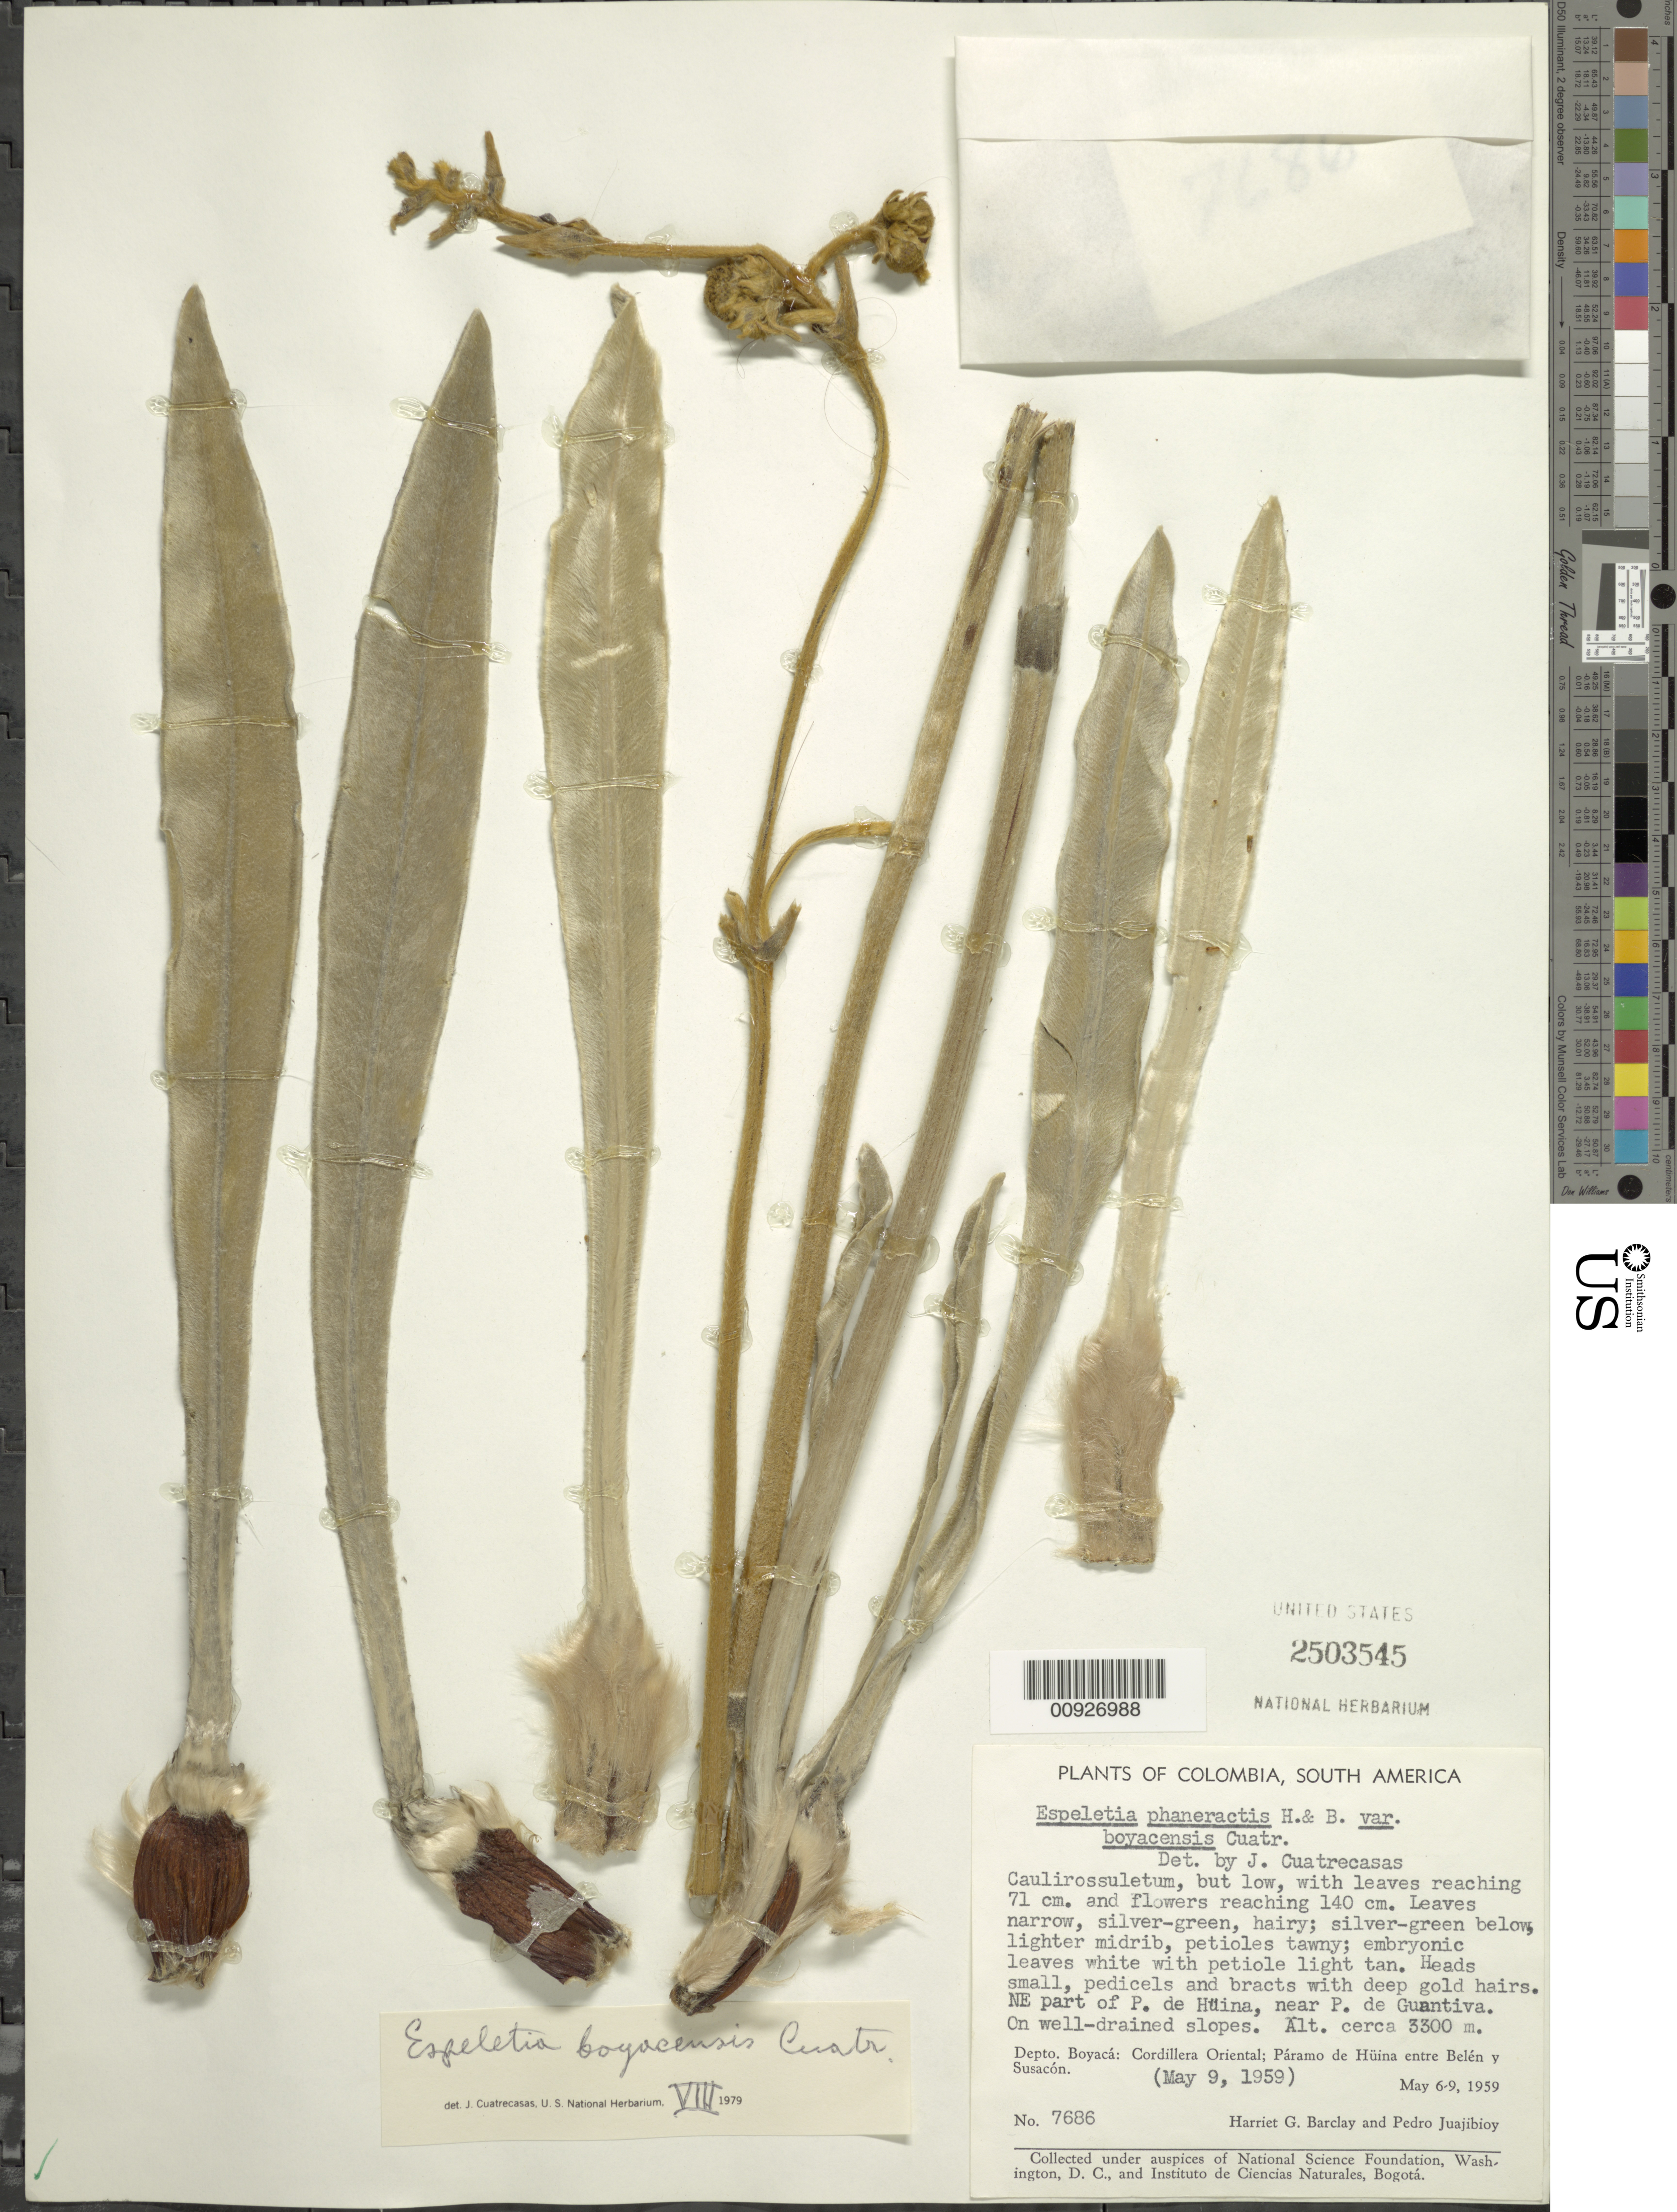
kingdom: Plantae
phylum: Tracheophyta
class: Magnoliopsida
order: Asterales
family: Asteraceae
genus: Espeletia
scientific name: Espeletia boyacensis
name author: Cuatrec.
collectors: H. G. Barclay & P. Juajibioy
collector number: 7686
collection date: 1959-05-09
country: Colombia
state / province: Boyacá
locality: P. de Hüinas. Cordillera Oriental; Páramo de Hüina entre Belén y Susacón. NE part of p. de Hüina, near P. de Guantiva.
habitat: On weel-grained slopes.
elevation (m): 3300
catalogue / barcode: US 2503545